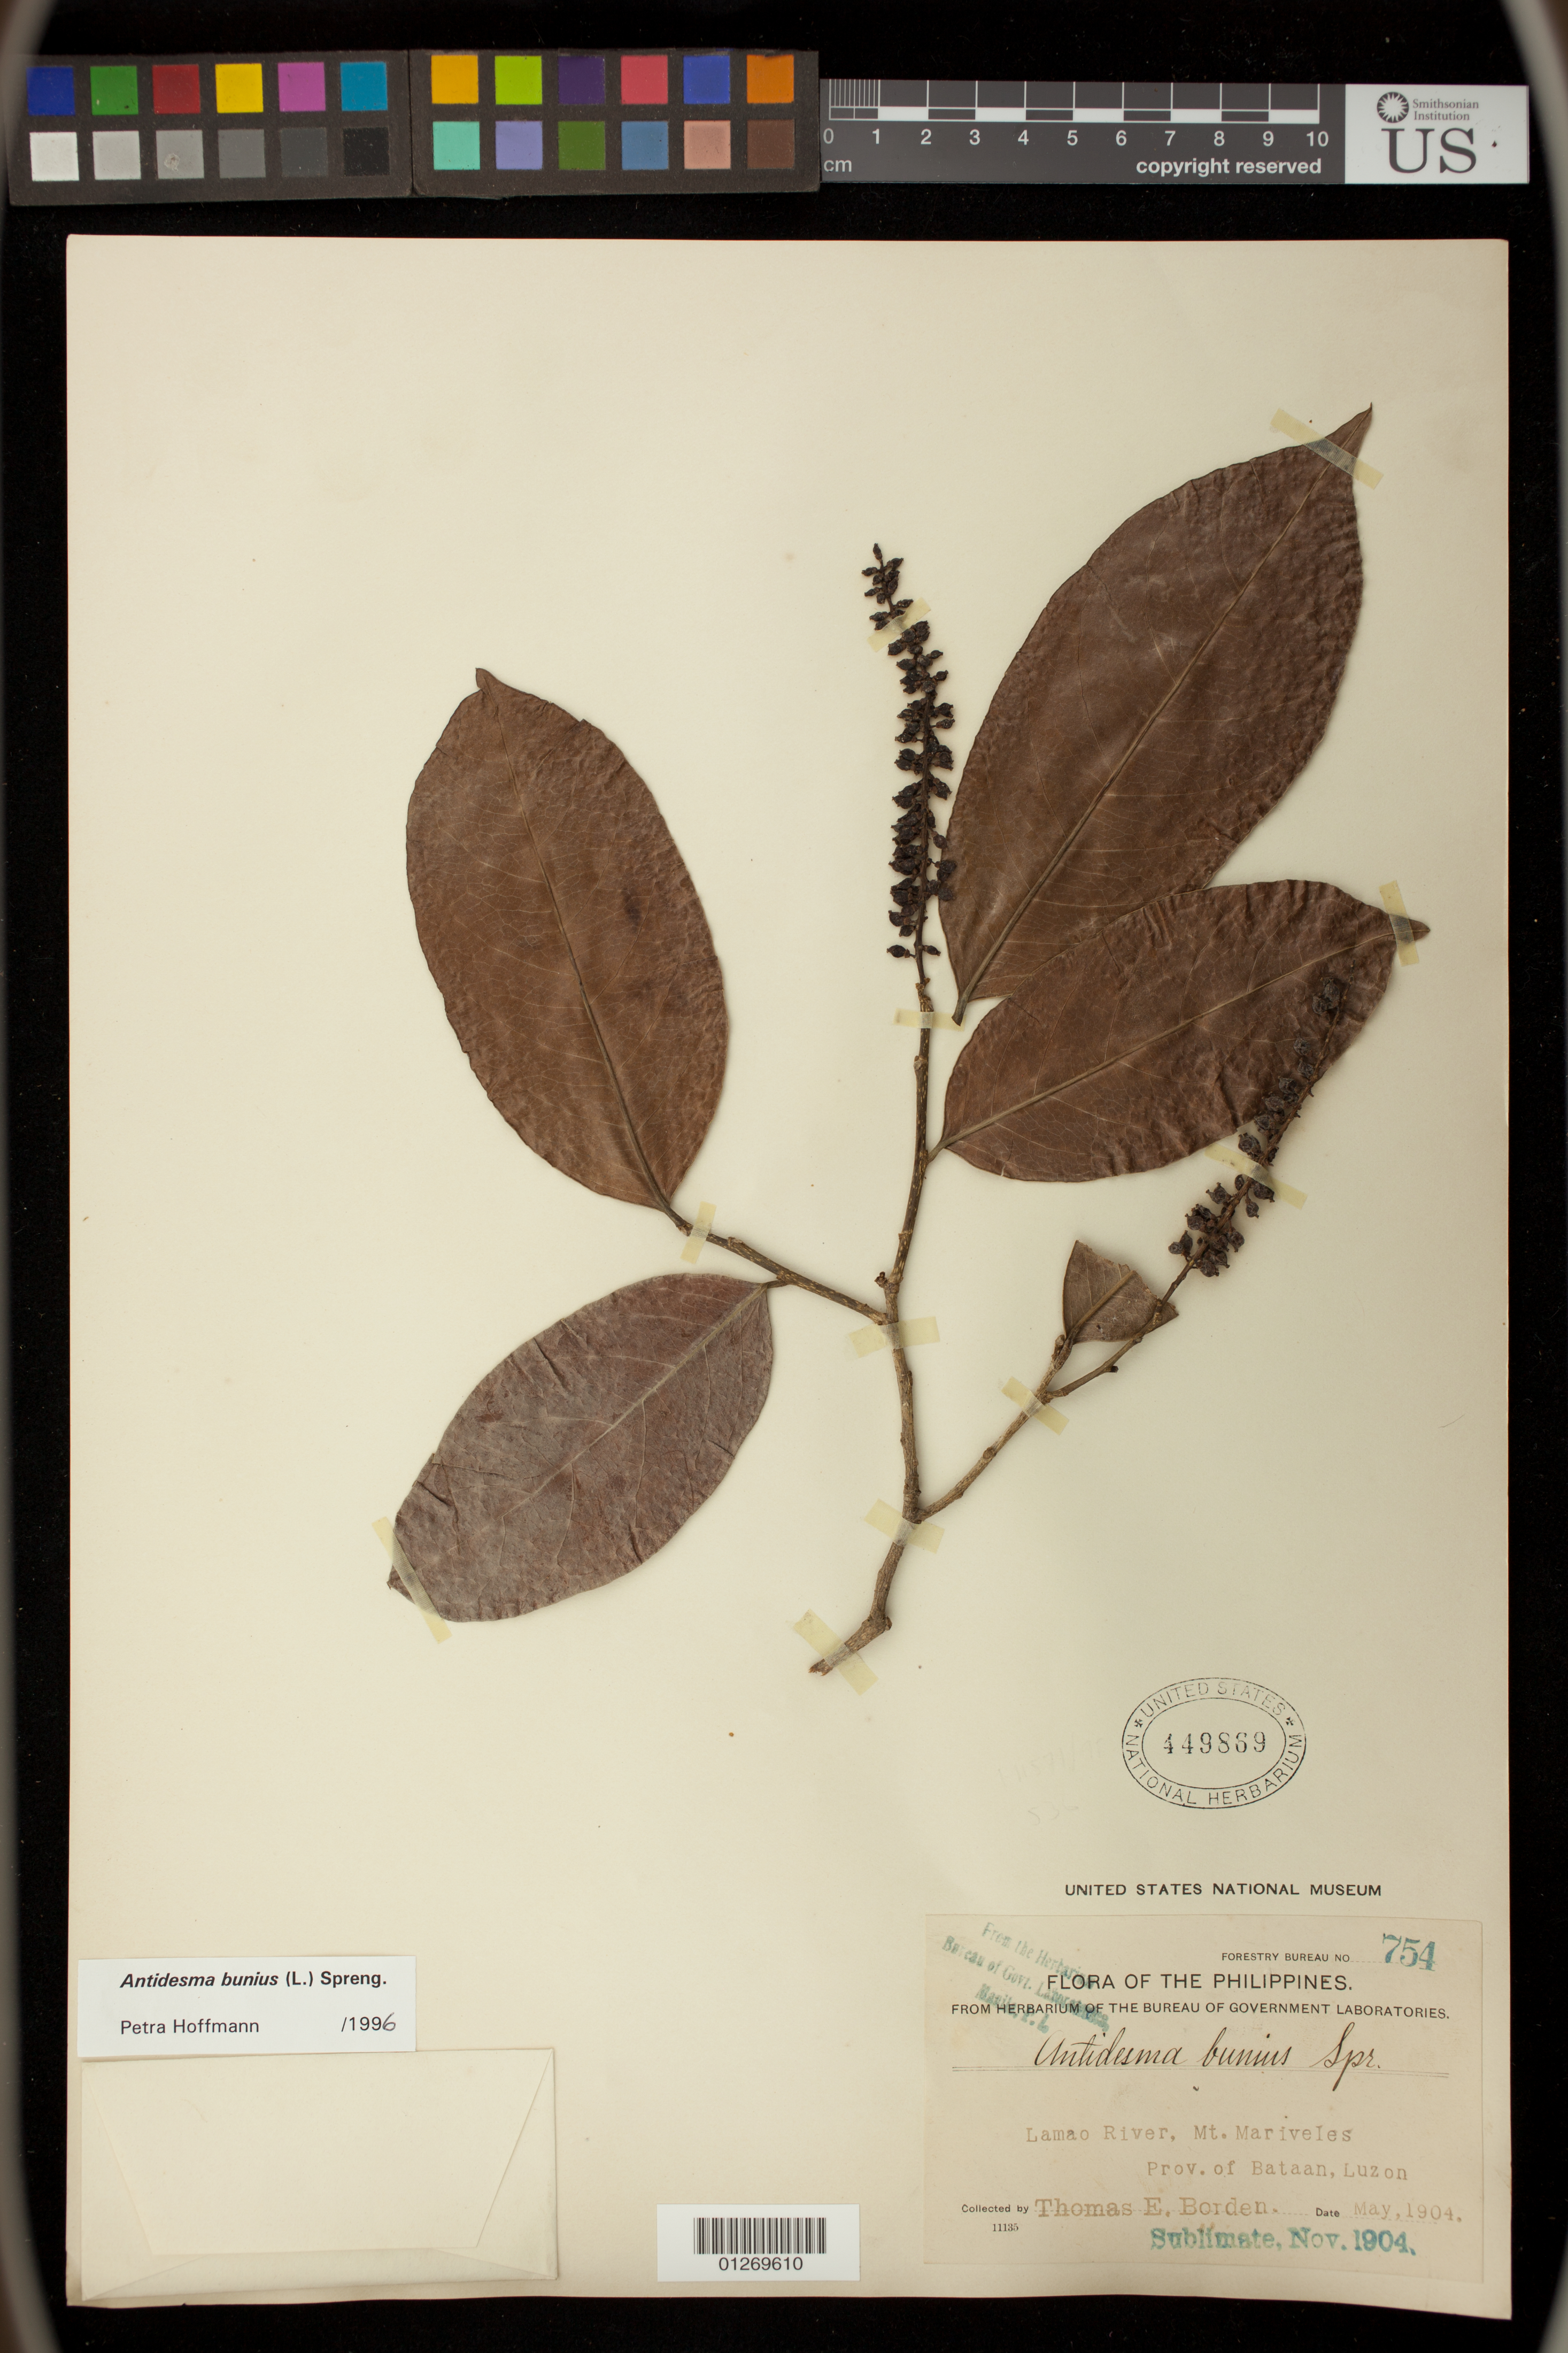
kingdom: Plantae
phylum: Tracheophyta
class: Magnoliopsida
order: Malpighiales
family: Phyllanthaceae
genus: Antidesma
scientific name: Antidesma bunius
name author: (L.) Spreng.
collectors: T. E. Borden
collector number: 11135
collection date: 1904-05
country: Philippines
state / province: Central Luzon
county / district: Bataan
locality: Lamao River, Mt. Mariveles.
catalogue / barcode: US 449889